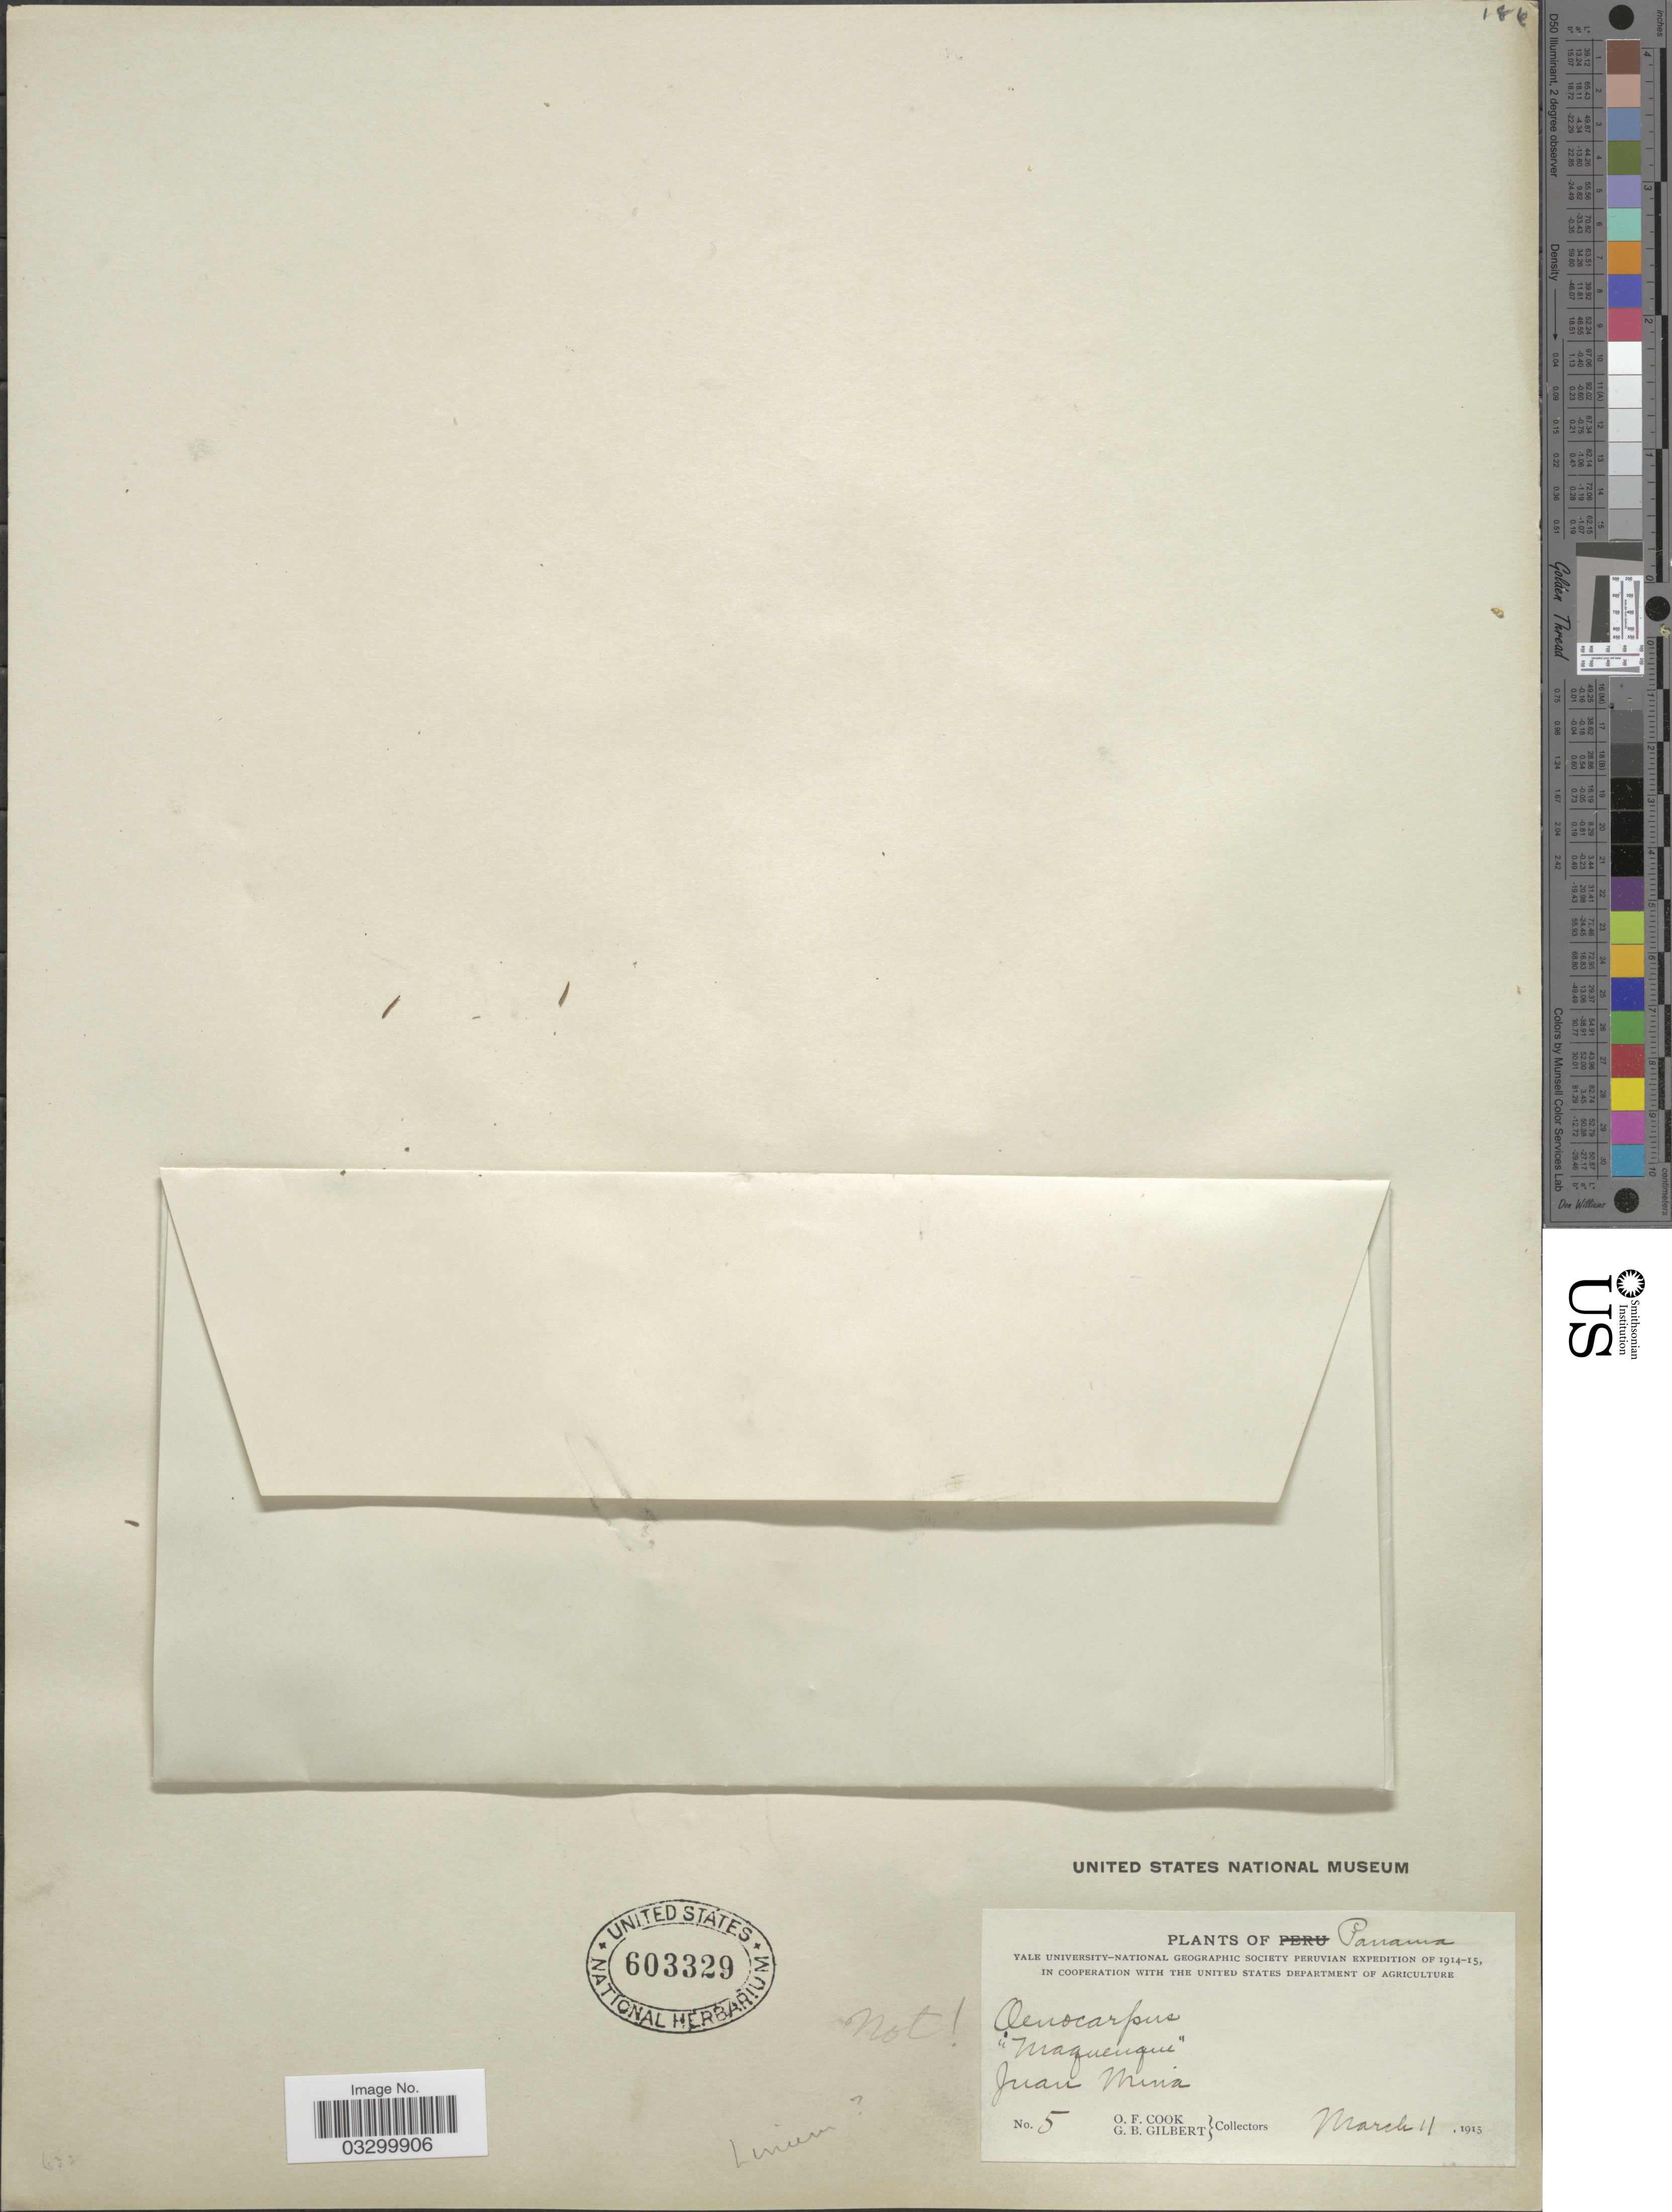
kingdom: Plantae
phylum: Tracheophyta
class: Magnoliopsida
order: Malpighiales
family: Linaceae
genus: Linum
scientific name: Linum sp.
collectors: O. F. Cook & G. B. Gilbert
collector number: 5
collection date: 1915-03-11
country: Panama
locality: Maquenqui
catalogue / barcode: US 603329